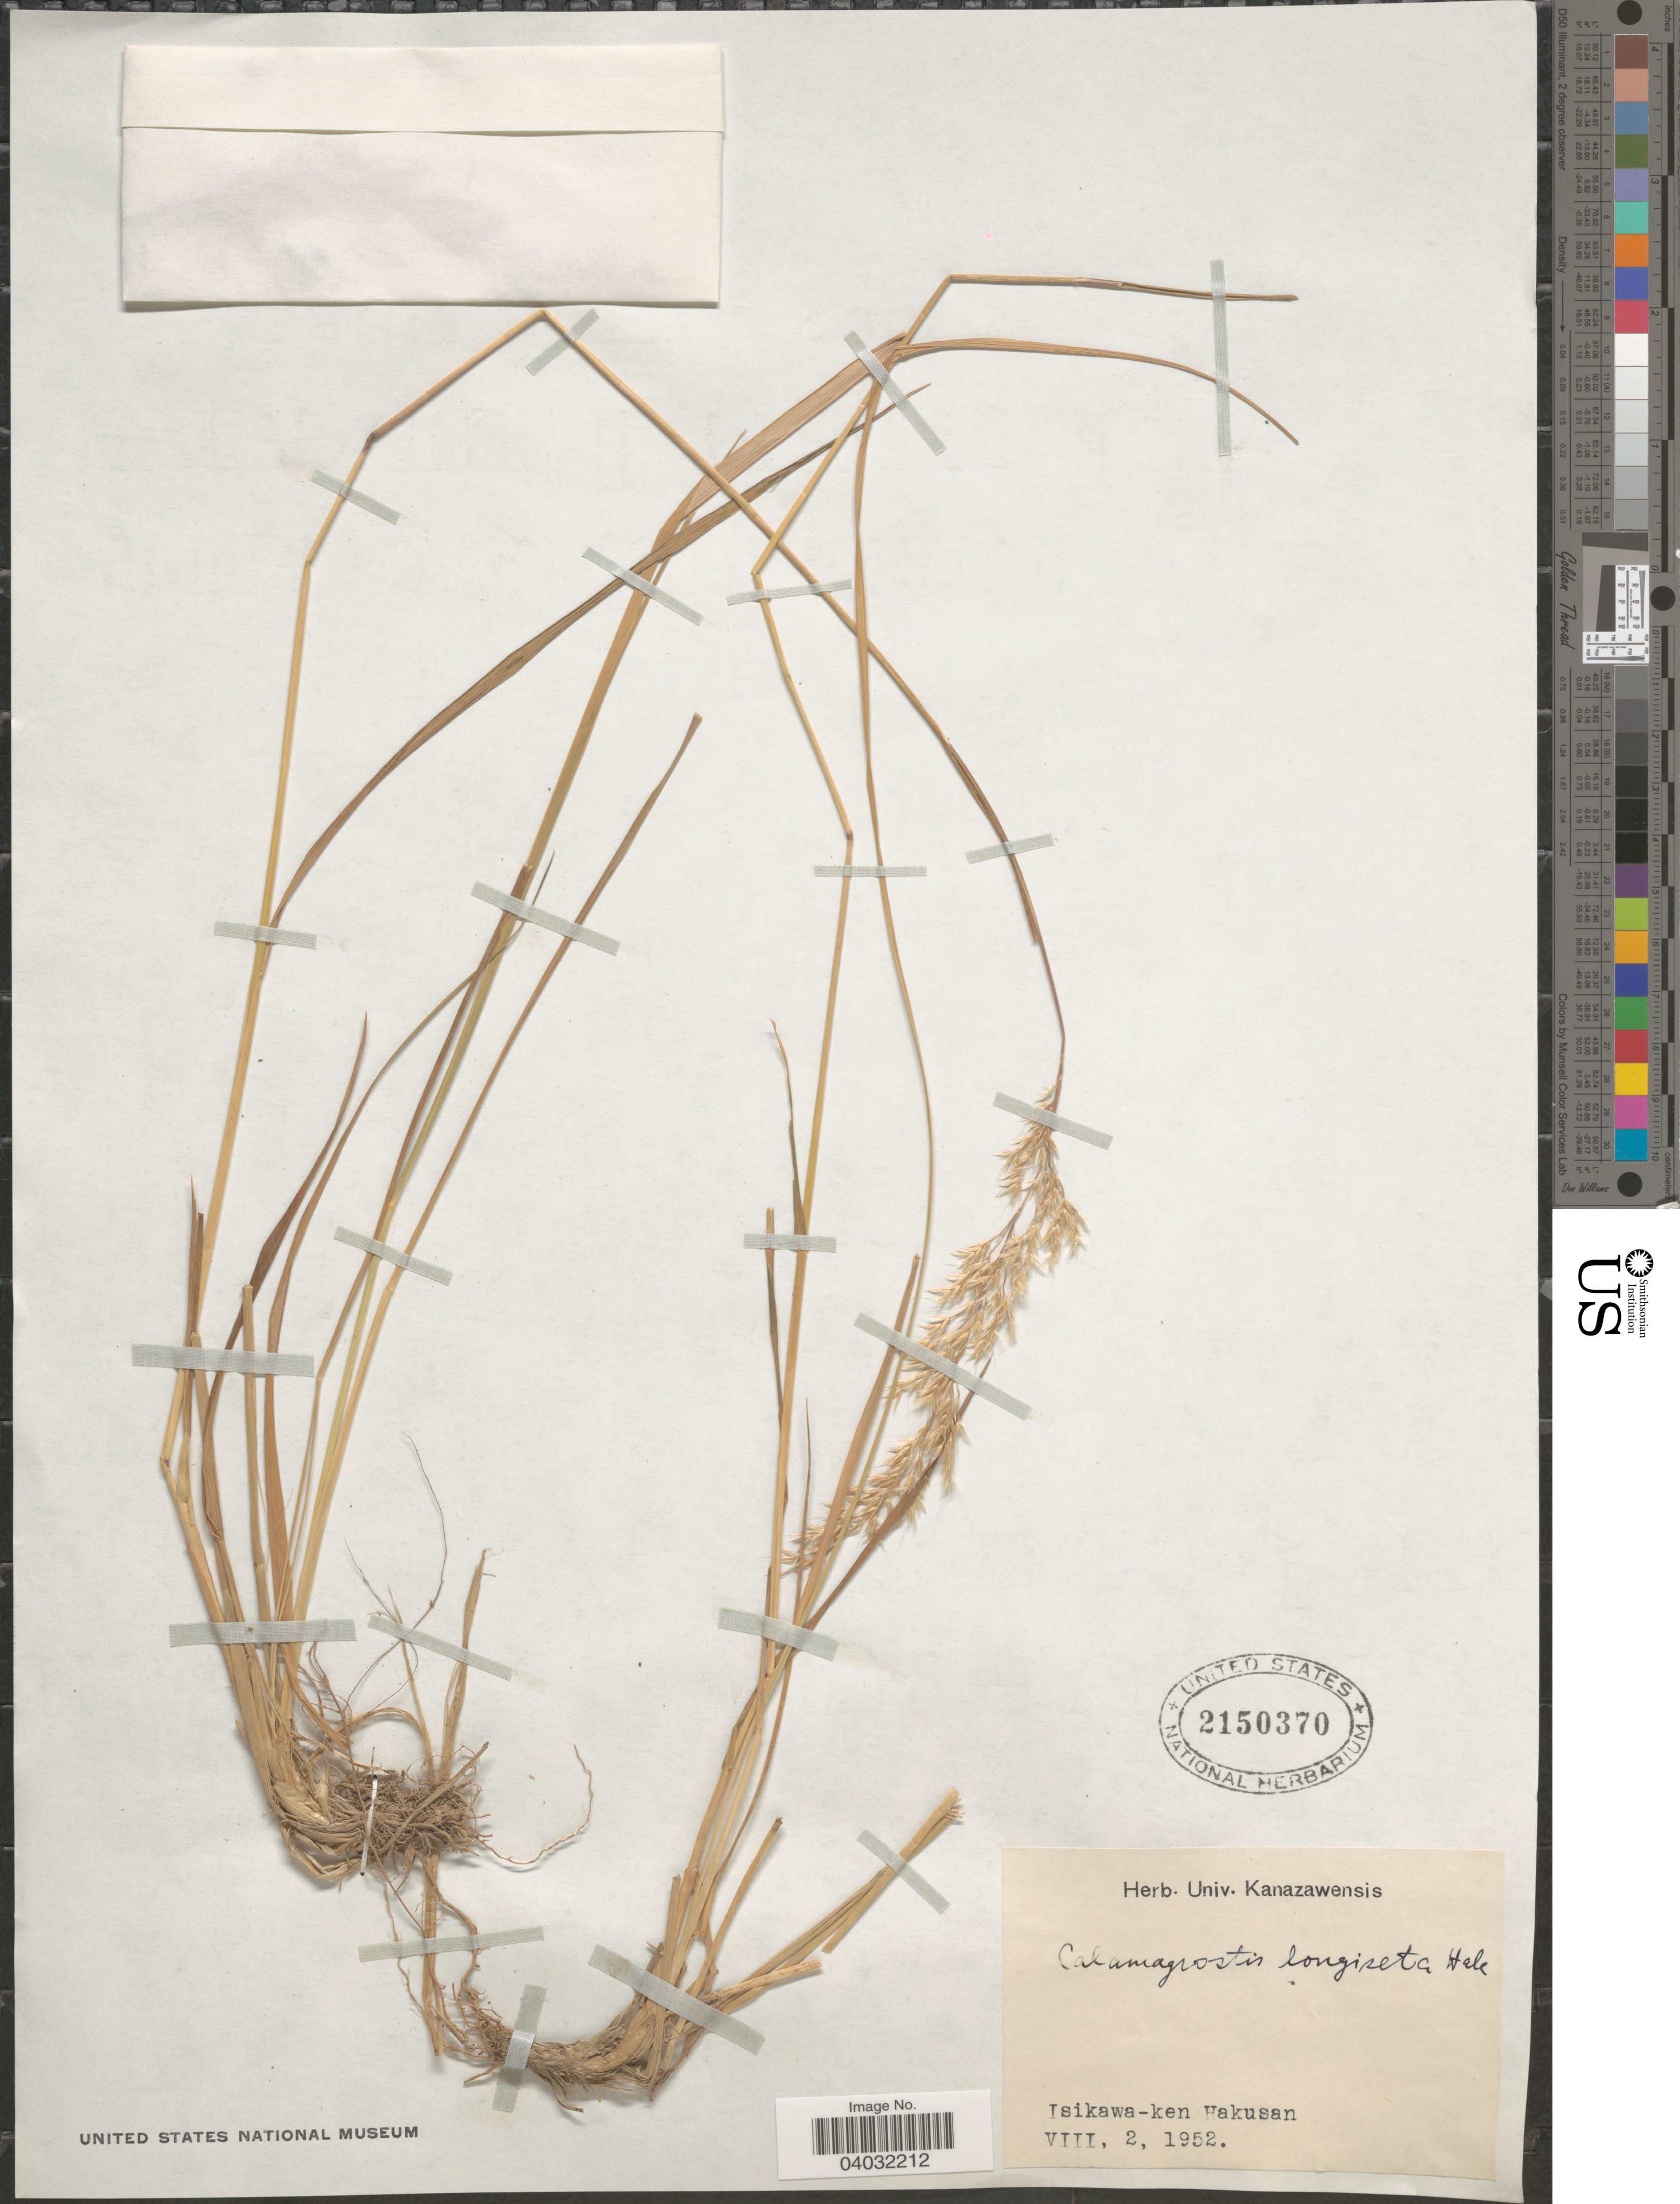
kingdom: Plantae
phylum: Tracheophyta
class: Liliopsida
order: Poales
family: Poaceae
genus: Calamagrostis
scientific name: Calamagrostis longiseta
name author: Hack.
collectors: Ex Herb. Univ. Kanazawensis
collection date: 1952-08-02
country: Japan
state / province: Isikawa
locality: Isikawa-ken Hakusan.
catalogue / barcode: US 2150370